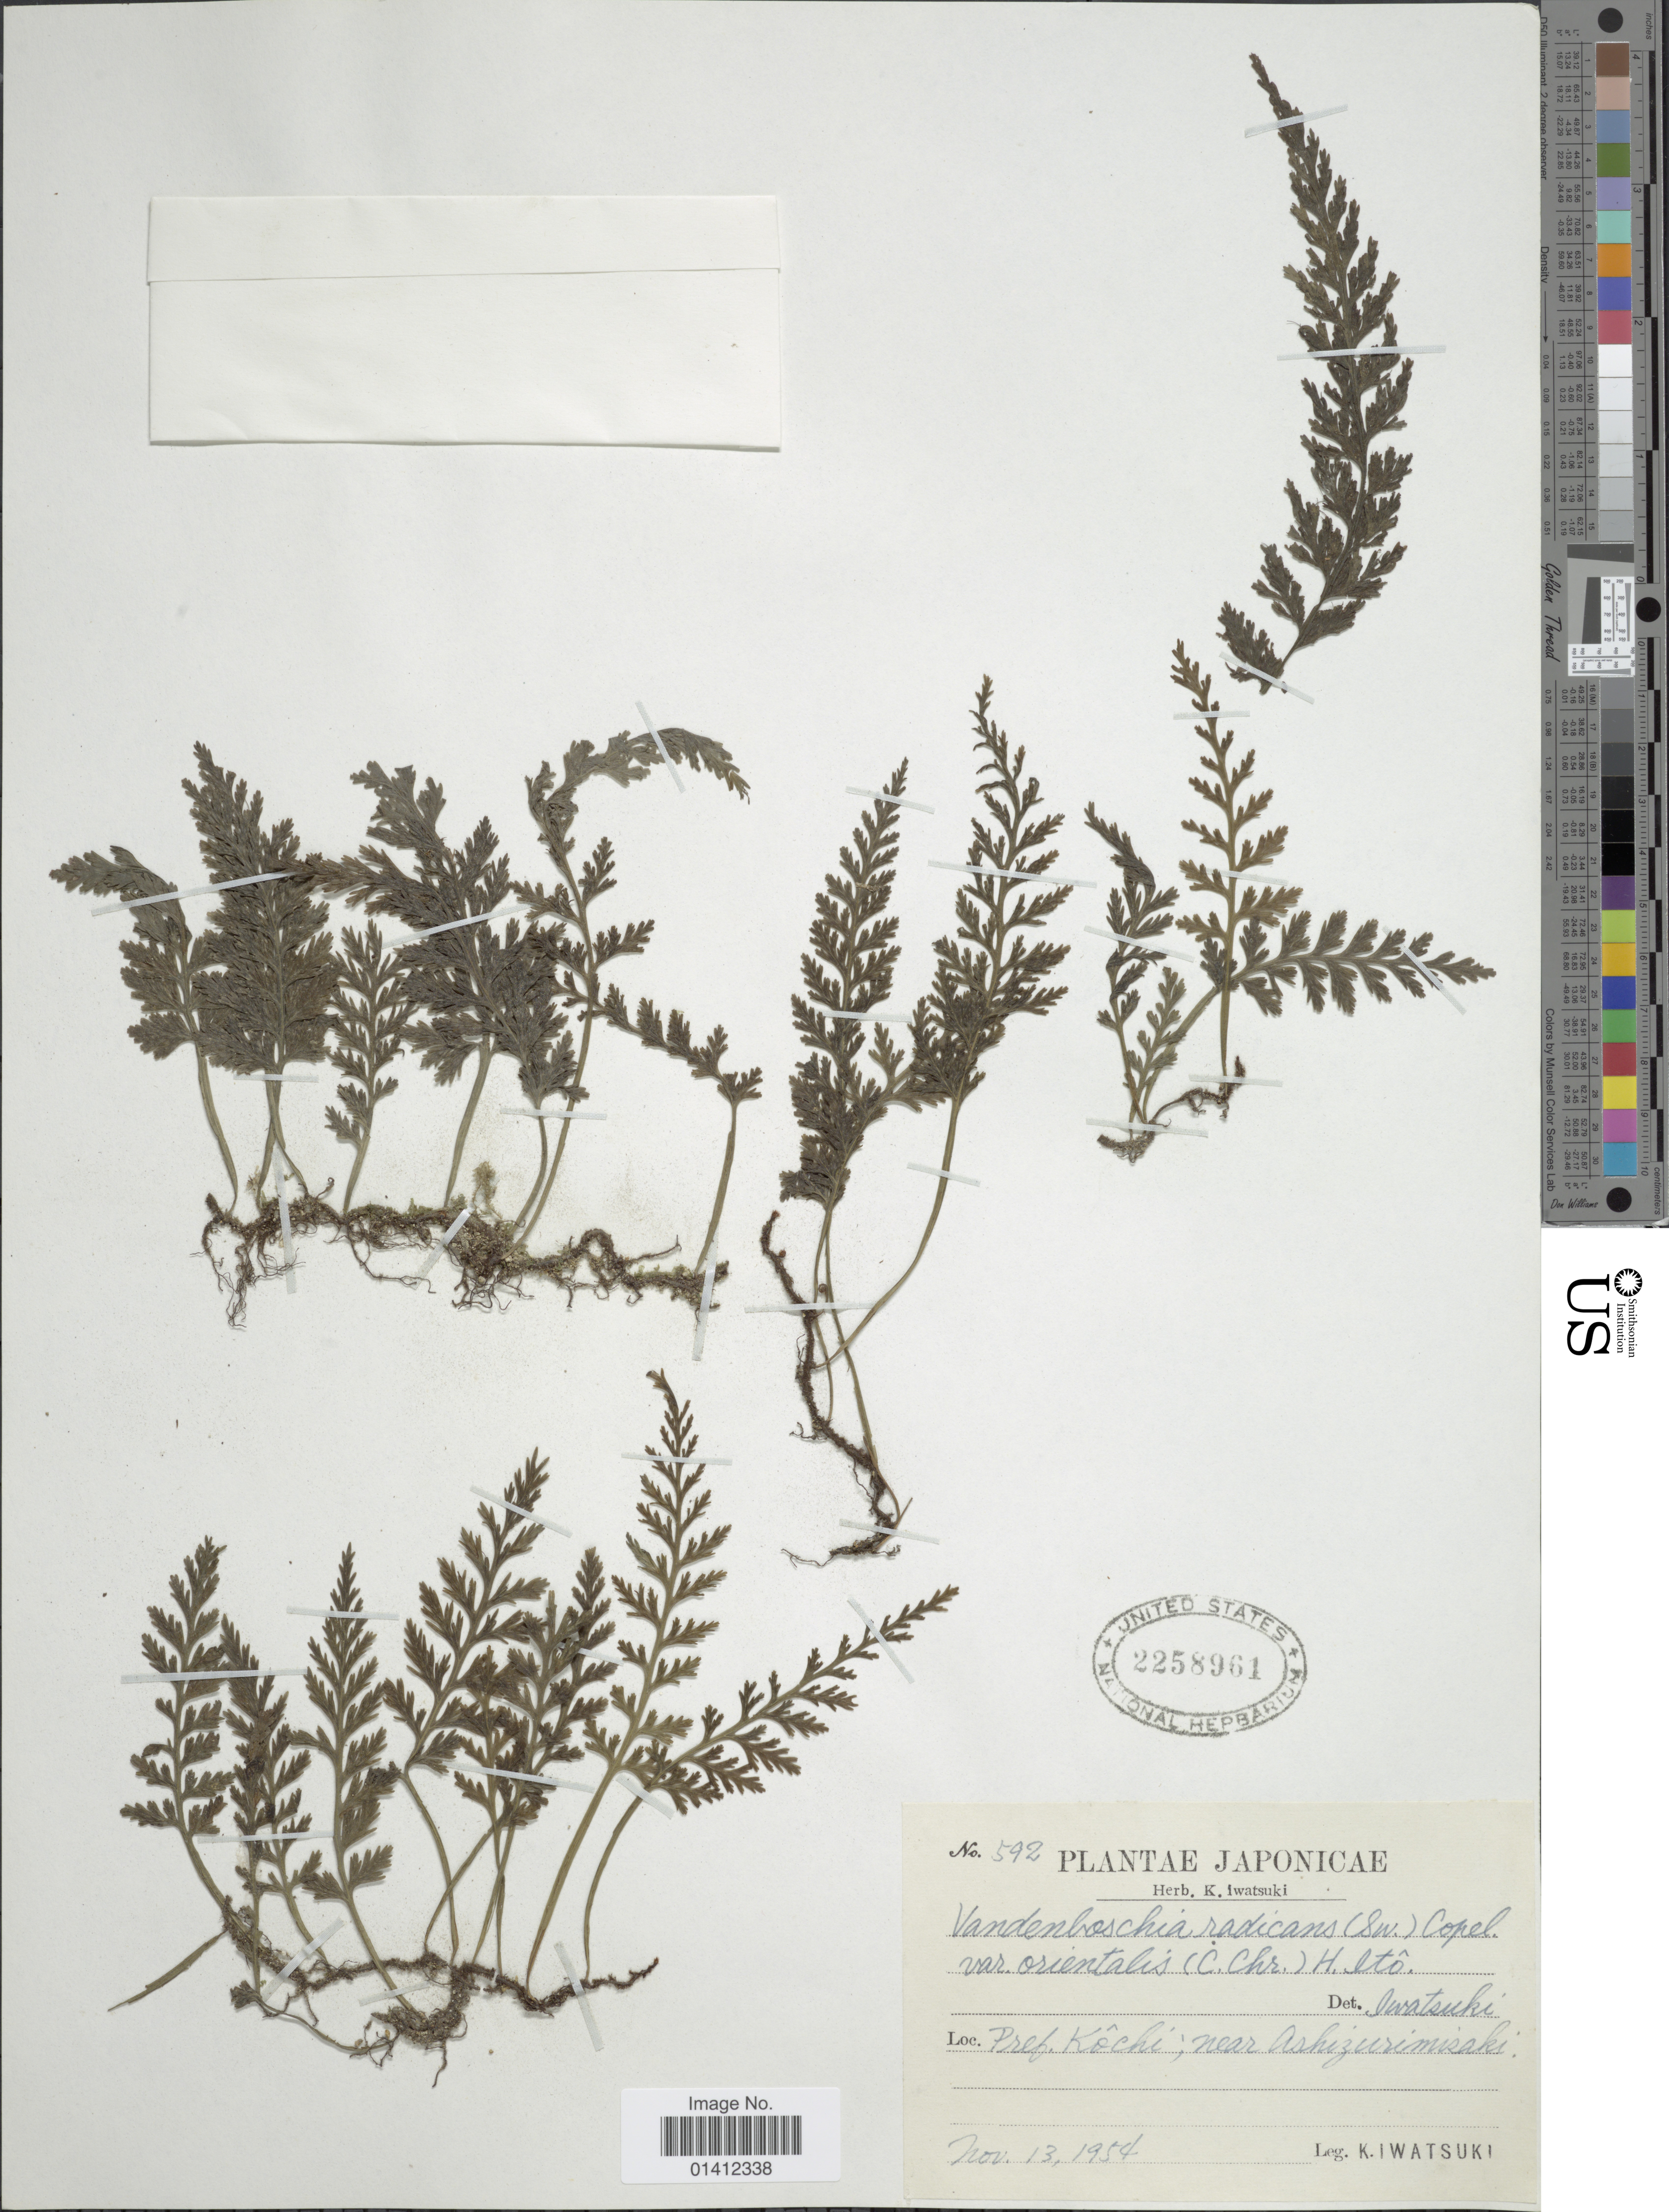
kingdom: Plantae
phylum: Tracheophyta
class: Polypodiopsida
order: Hymenophyllales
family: Hymenophyllaceae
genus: Vandenboschia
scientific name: Vandenboschia radicans var. orientalis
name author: (C. Chr.) H. Itô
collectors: K. Iwatsuki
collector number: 592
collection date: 1954-11-13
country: Japan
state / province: Koti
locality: Pref Kôchi; near Ashizurimiaki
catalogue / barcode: US 2258961